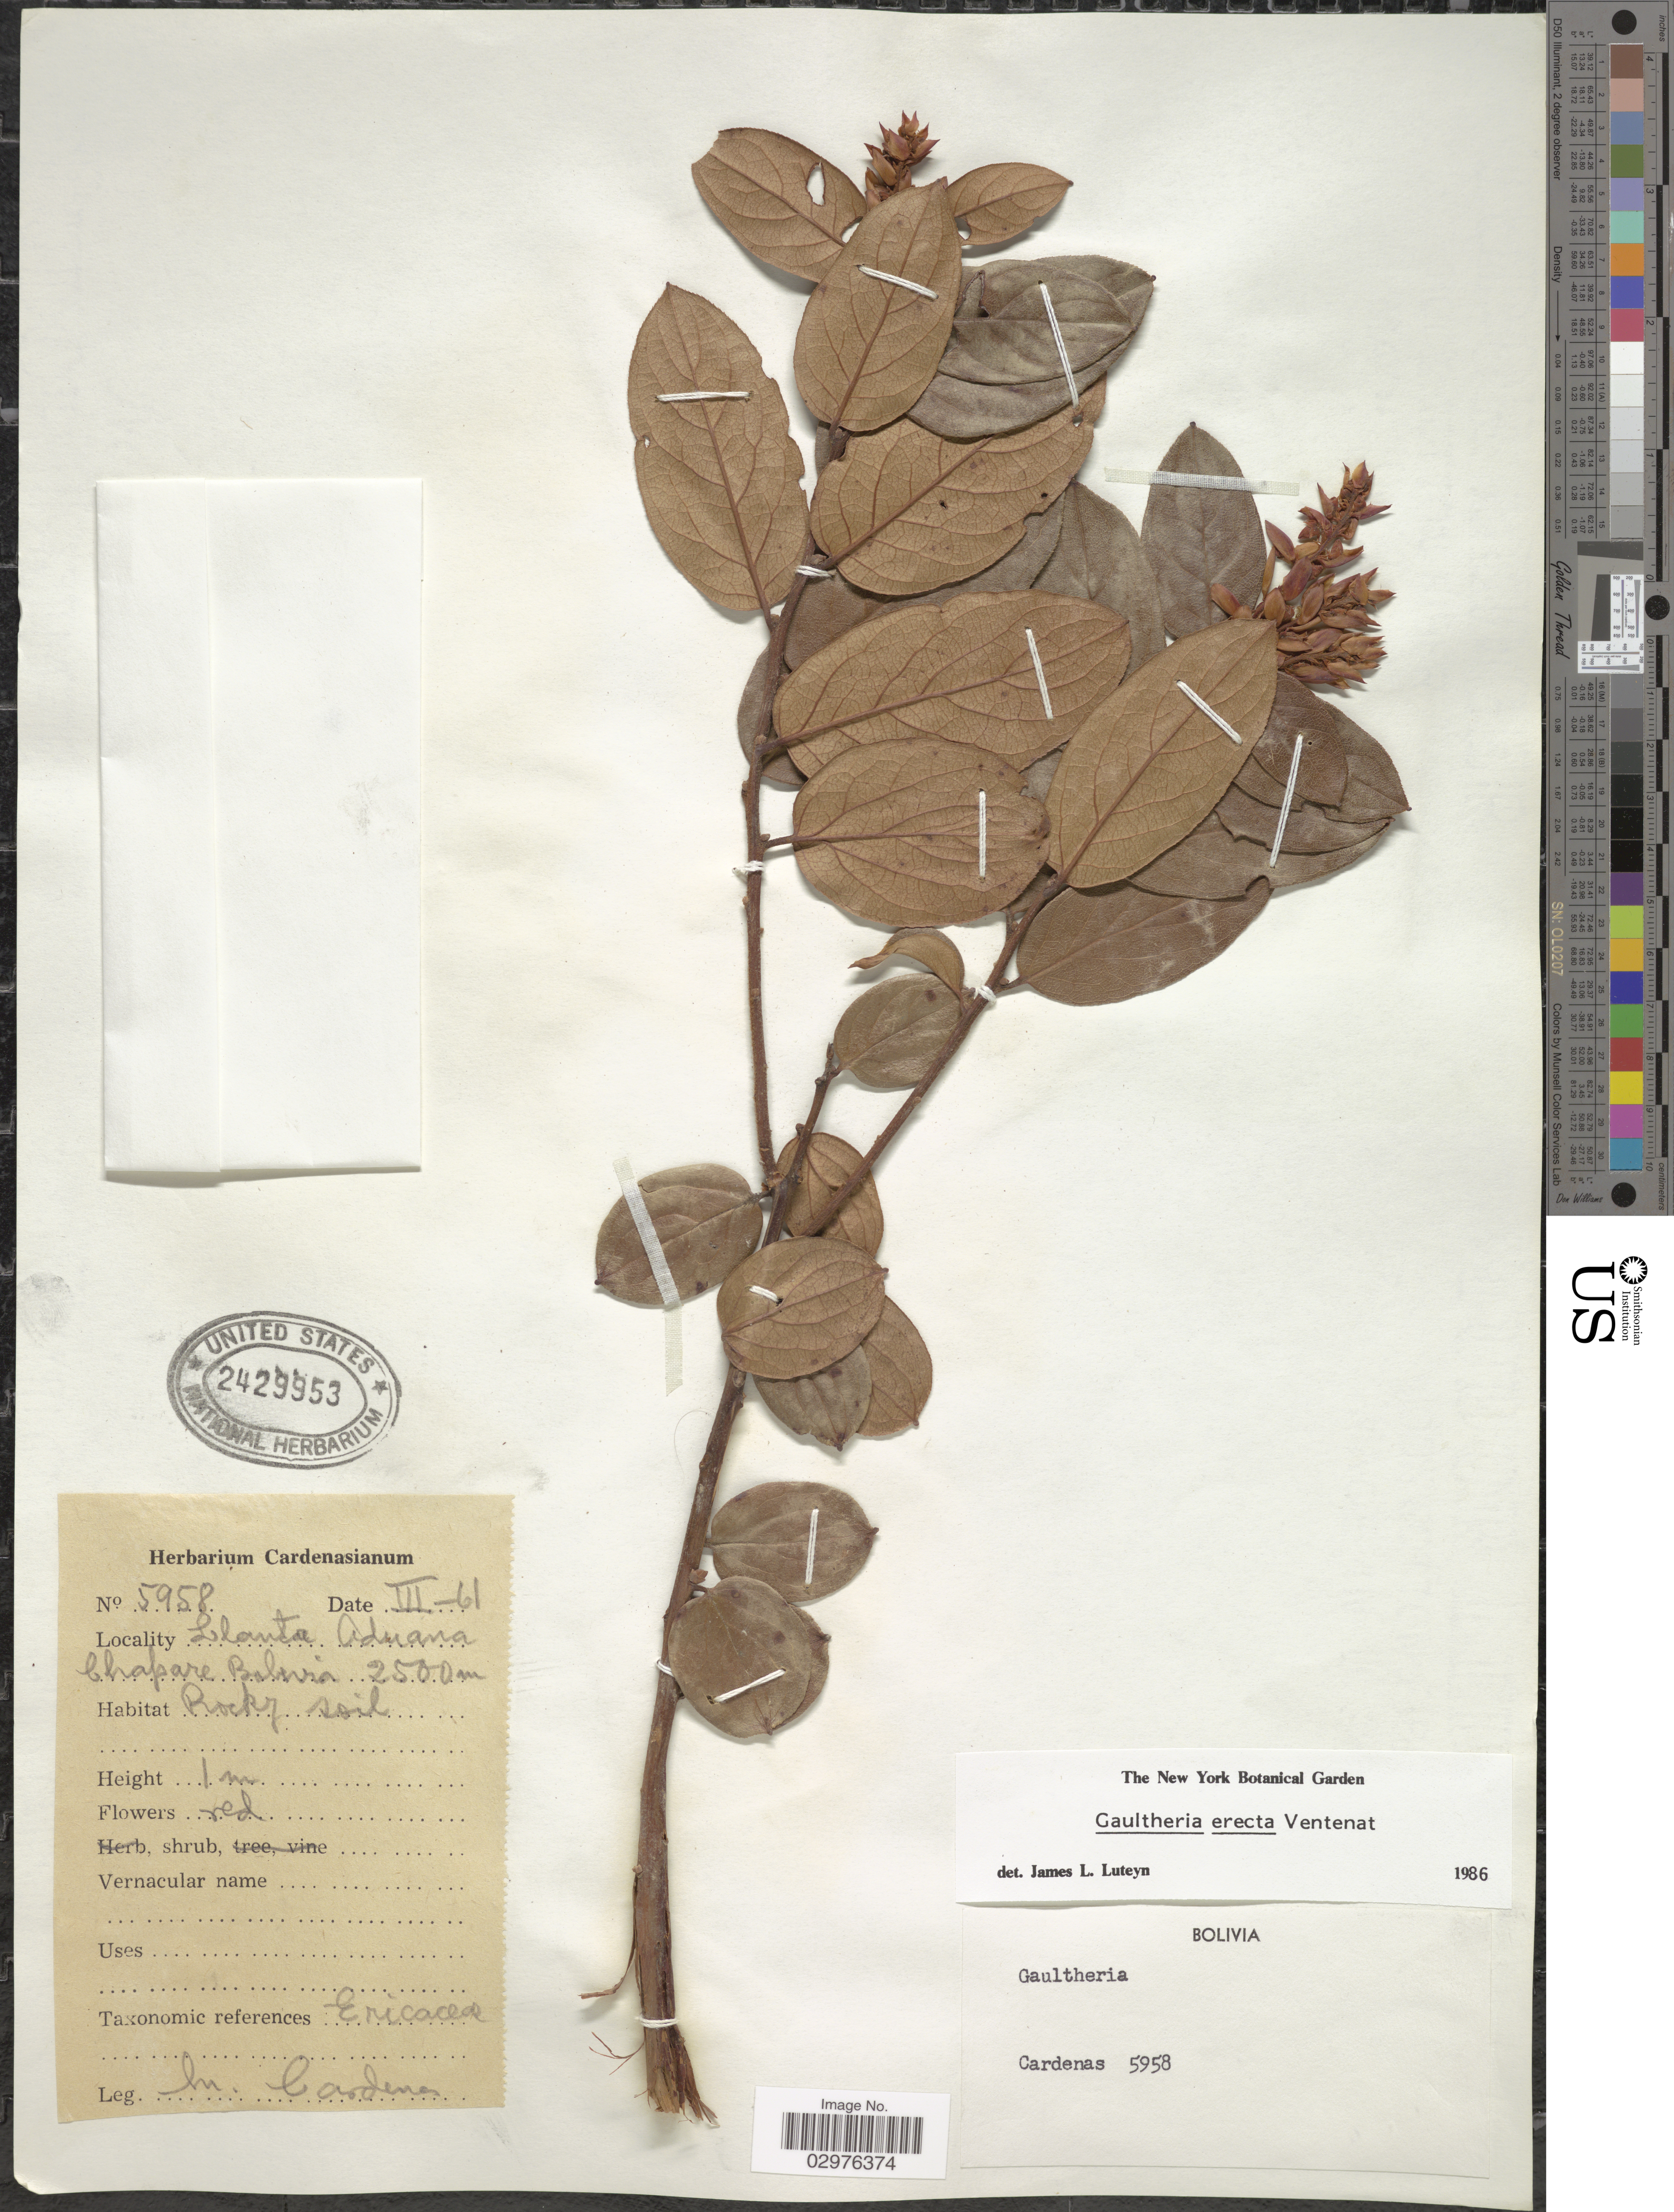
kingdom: Plantae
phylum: Tracheophyta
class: Magnoliopsida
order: Ericales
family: Ericaceae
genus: Gaultheria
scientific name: Gaultheria erecta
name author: Vent.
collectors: M. Cárdenas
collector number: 5958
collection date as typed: Transcribed d/m/y: /3/61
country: Bolivia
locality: Llanta Aduana Chapare.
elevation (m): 2500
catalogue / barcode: US 2429953